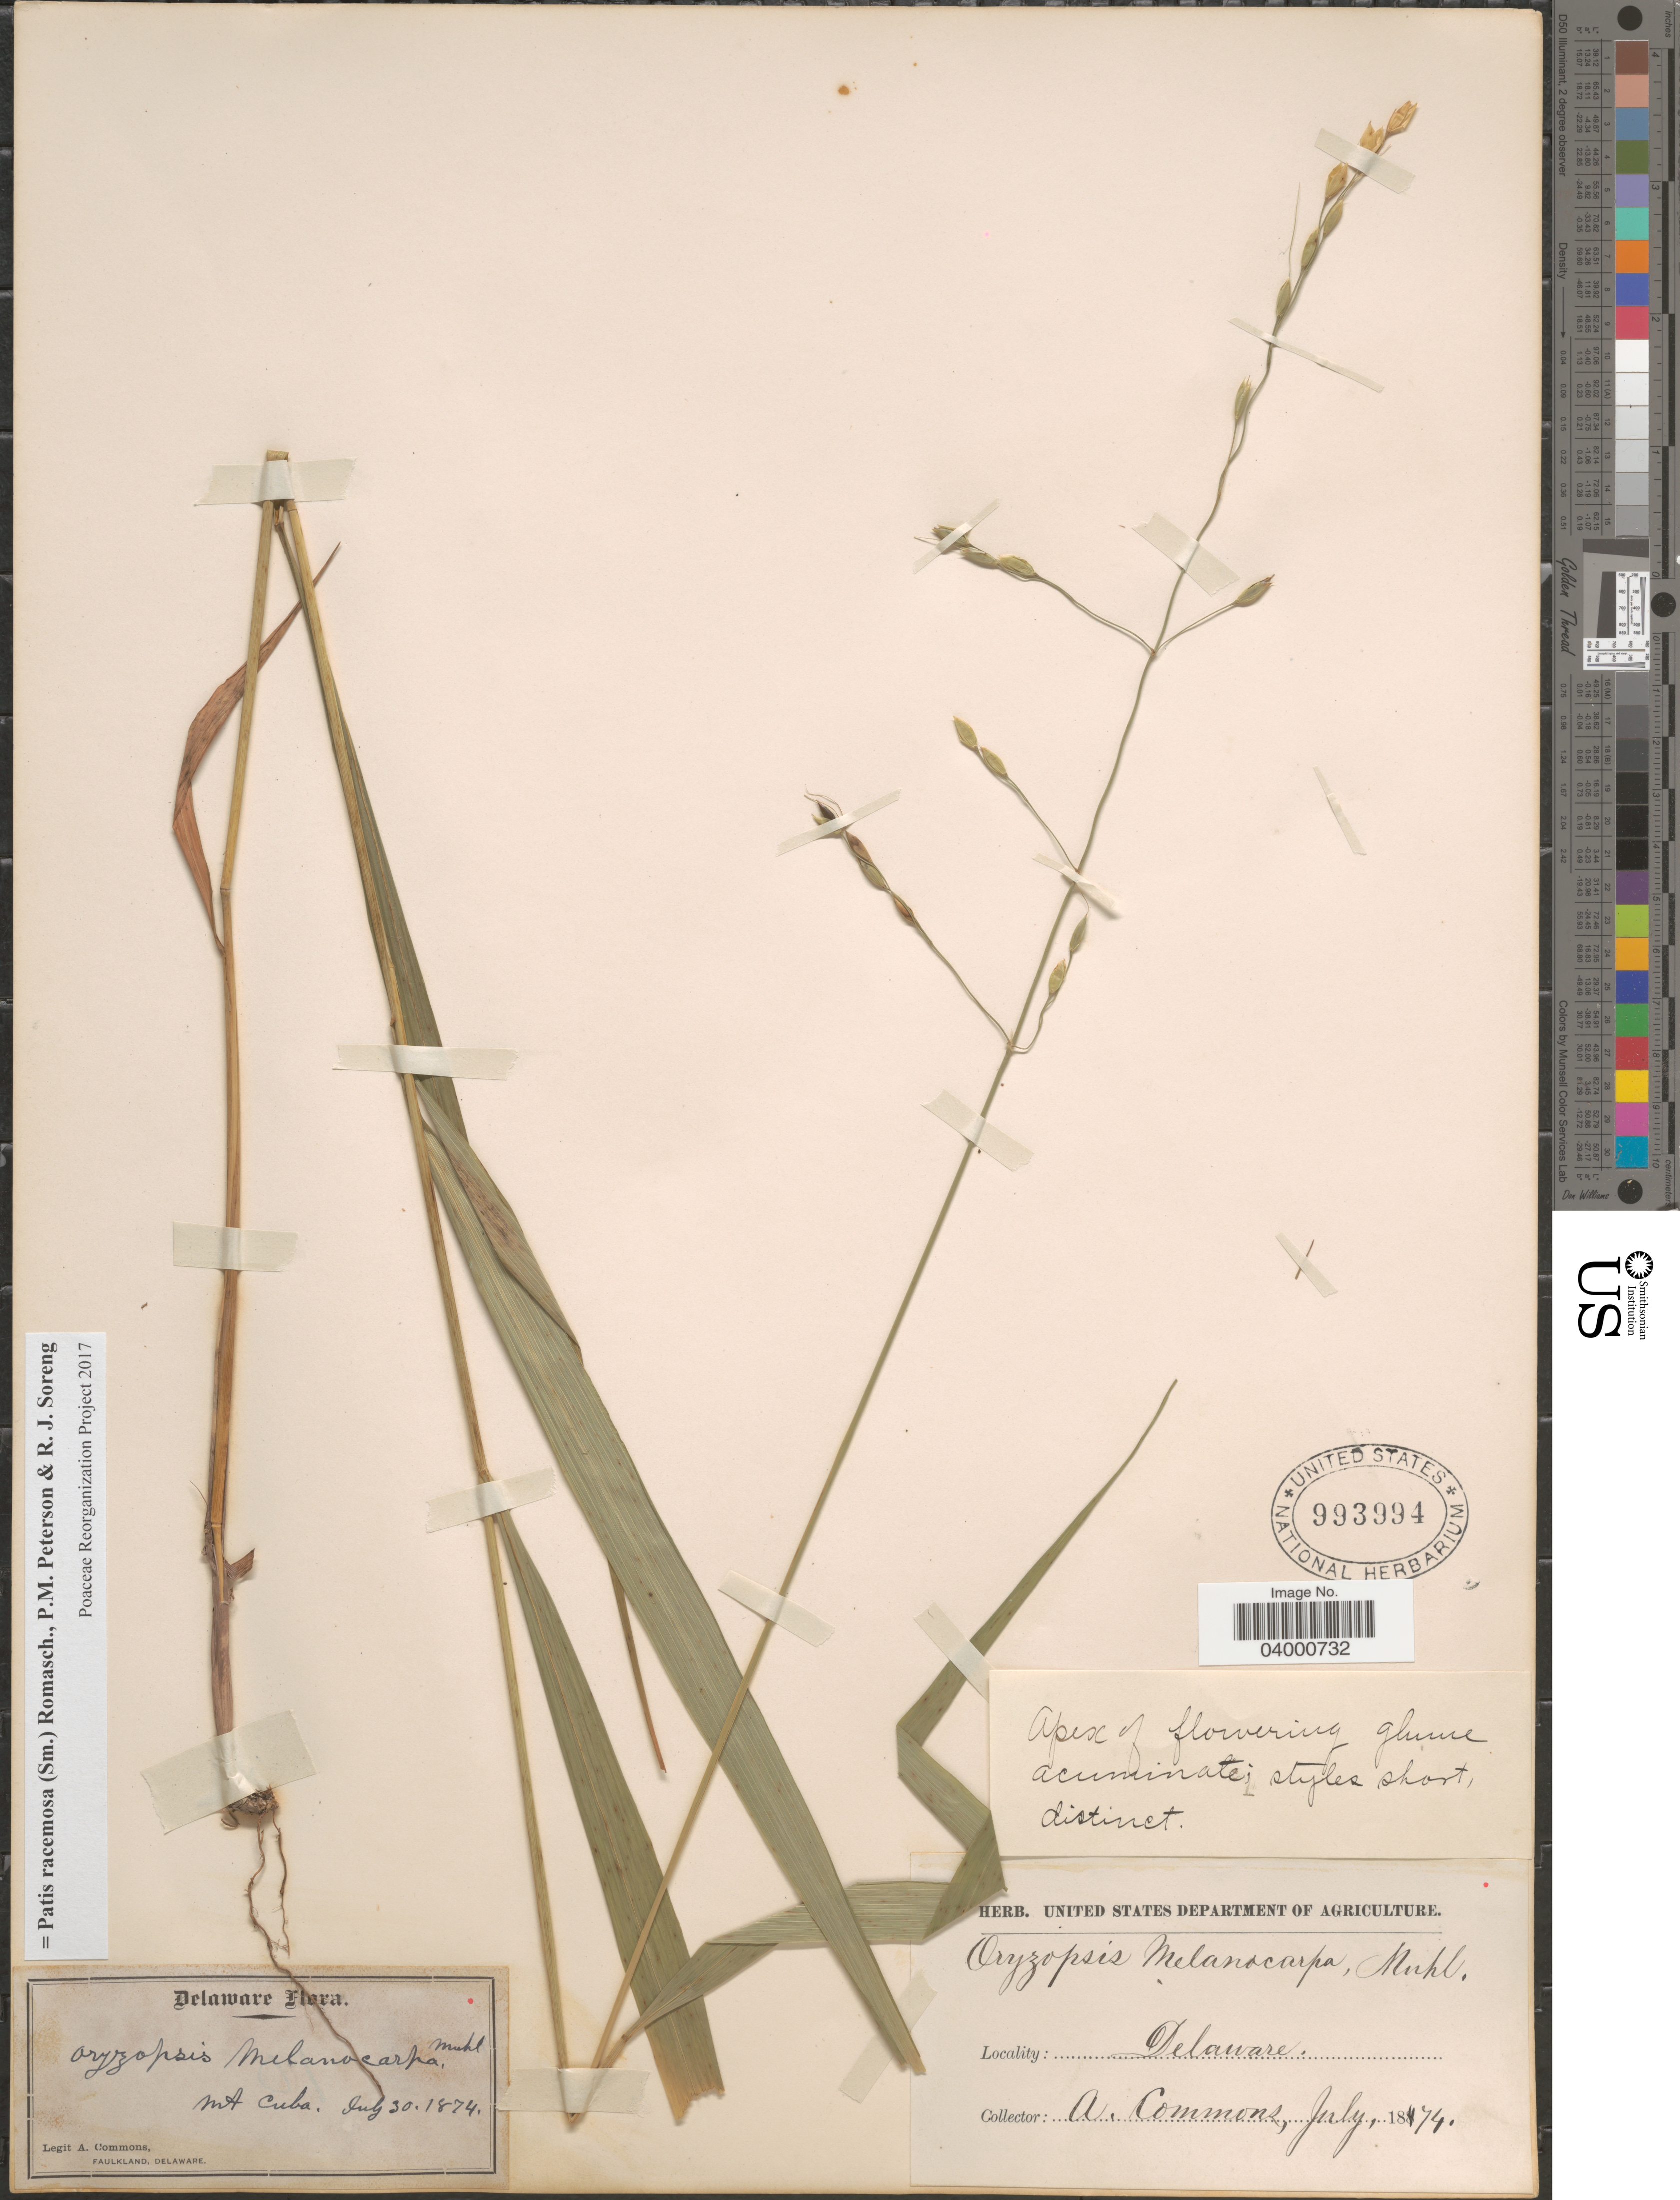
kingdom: Plantae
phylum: Tracheophyta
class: Liliopsida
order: Poales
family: Poaceae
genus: Patis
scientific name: Patis racemosa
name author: (Sm.) Romasch. et al.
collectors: A. Commons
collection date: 1874-07-30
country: United States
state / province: Delaware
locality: Mt. Cuba.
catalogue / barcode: US 993994